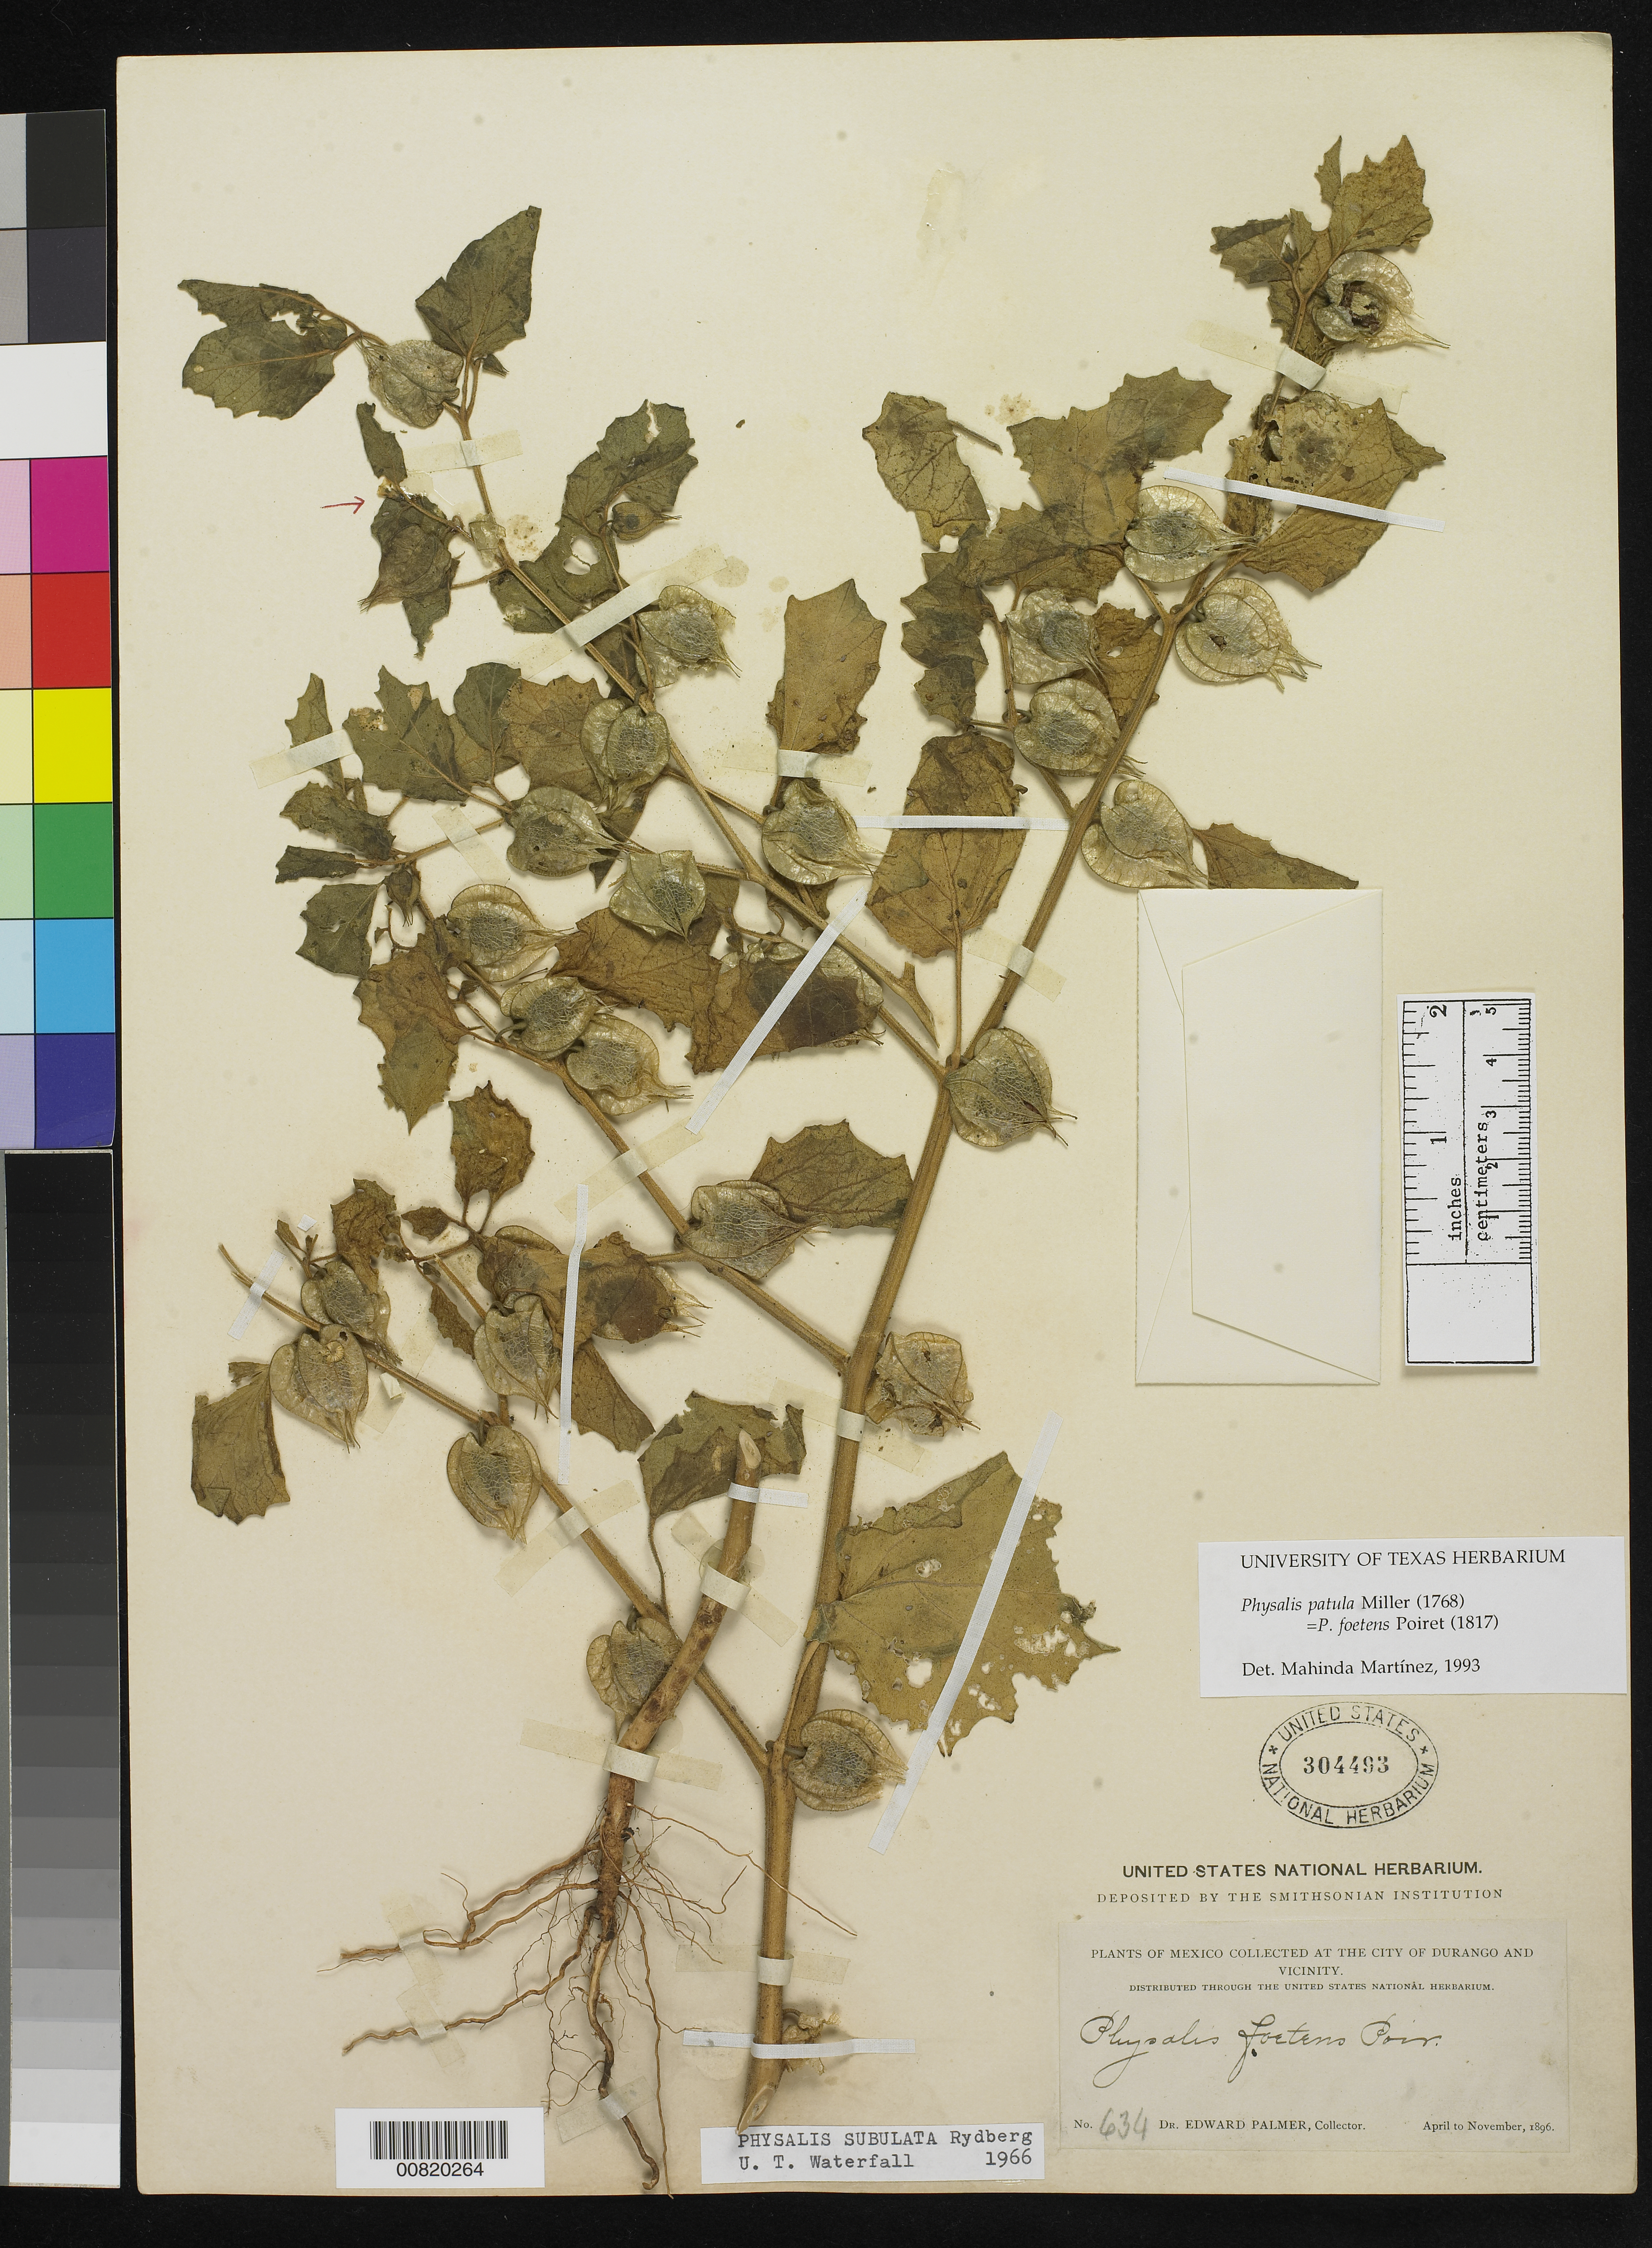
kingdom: Plantae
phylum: Tracheophyta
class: Magnoliopsida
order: Solanales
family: Solanaceae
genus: Physalis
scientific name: Physalis patula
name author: Mill.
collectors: E. Palmer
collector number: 634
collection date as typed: Apr 1896 to -- Nov 1896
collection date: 1896-04/1896-11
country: Mexico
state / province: Durango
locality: City of Durango and vicinity.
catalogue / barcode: US 304493